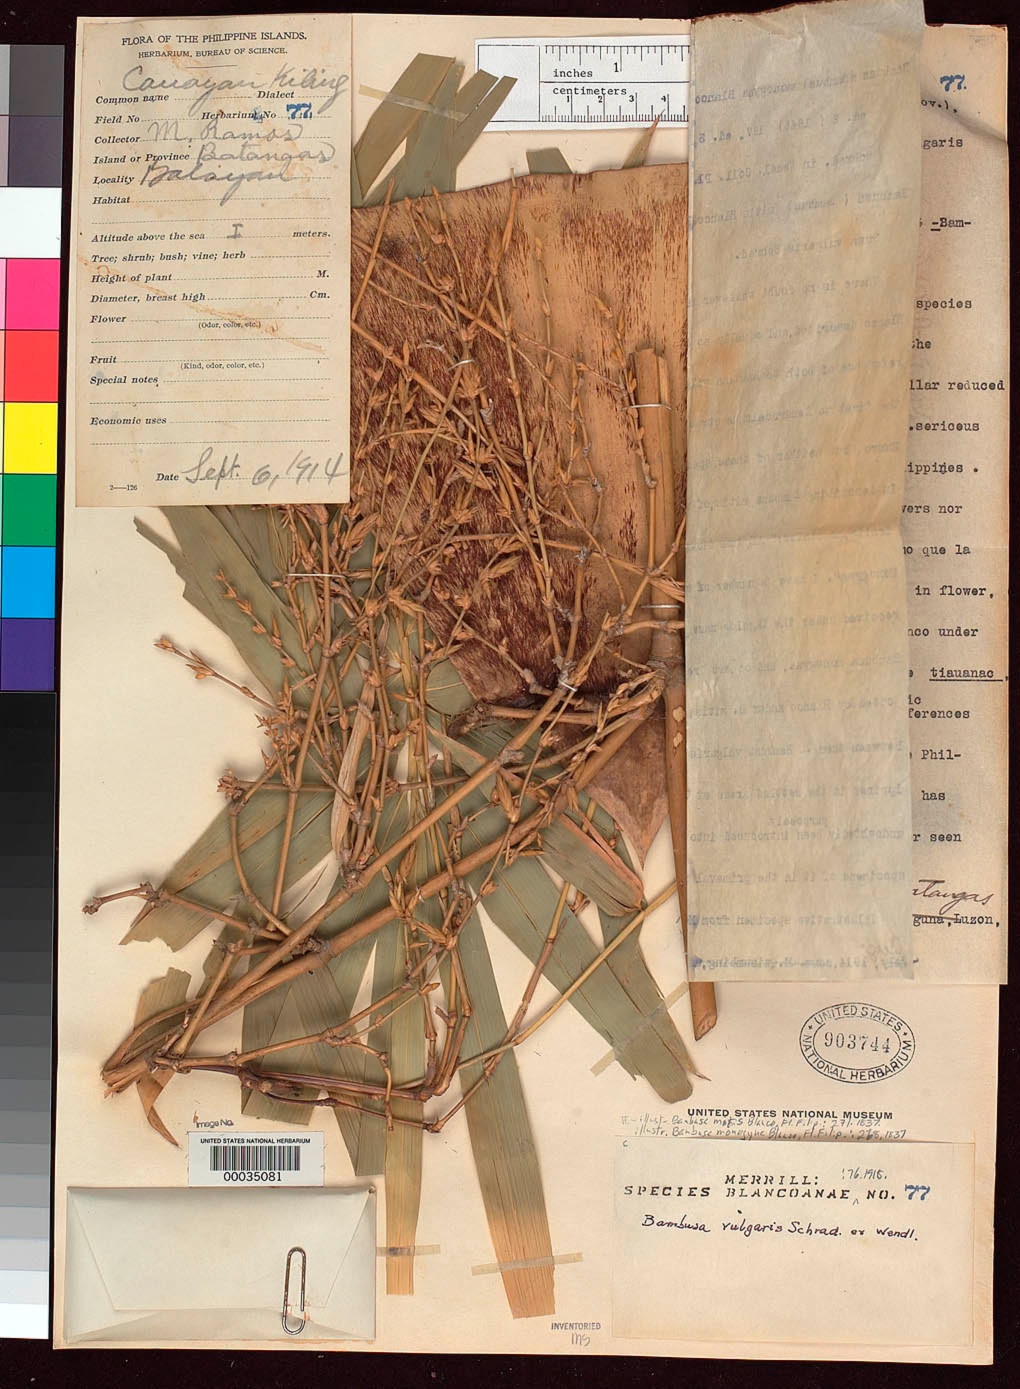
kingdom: Plantae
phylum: Tracheophyta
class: Liliopsida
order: Poales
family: Poaceae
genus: Bambusa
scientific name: Bambusa vulgaris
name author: Schrad. ex J.C. Wendl.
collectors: M. Ramos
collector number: Sp. Blancoan. 0077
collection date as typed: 06 Sep 1914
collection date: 1914-09-06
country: Philippines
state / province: Calabarzon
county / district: Batangas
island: Luzon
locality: Balayan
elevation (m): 1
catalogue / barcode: US 903744